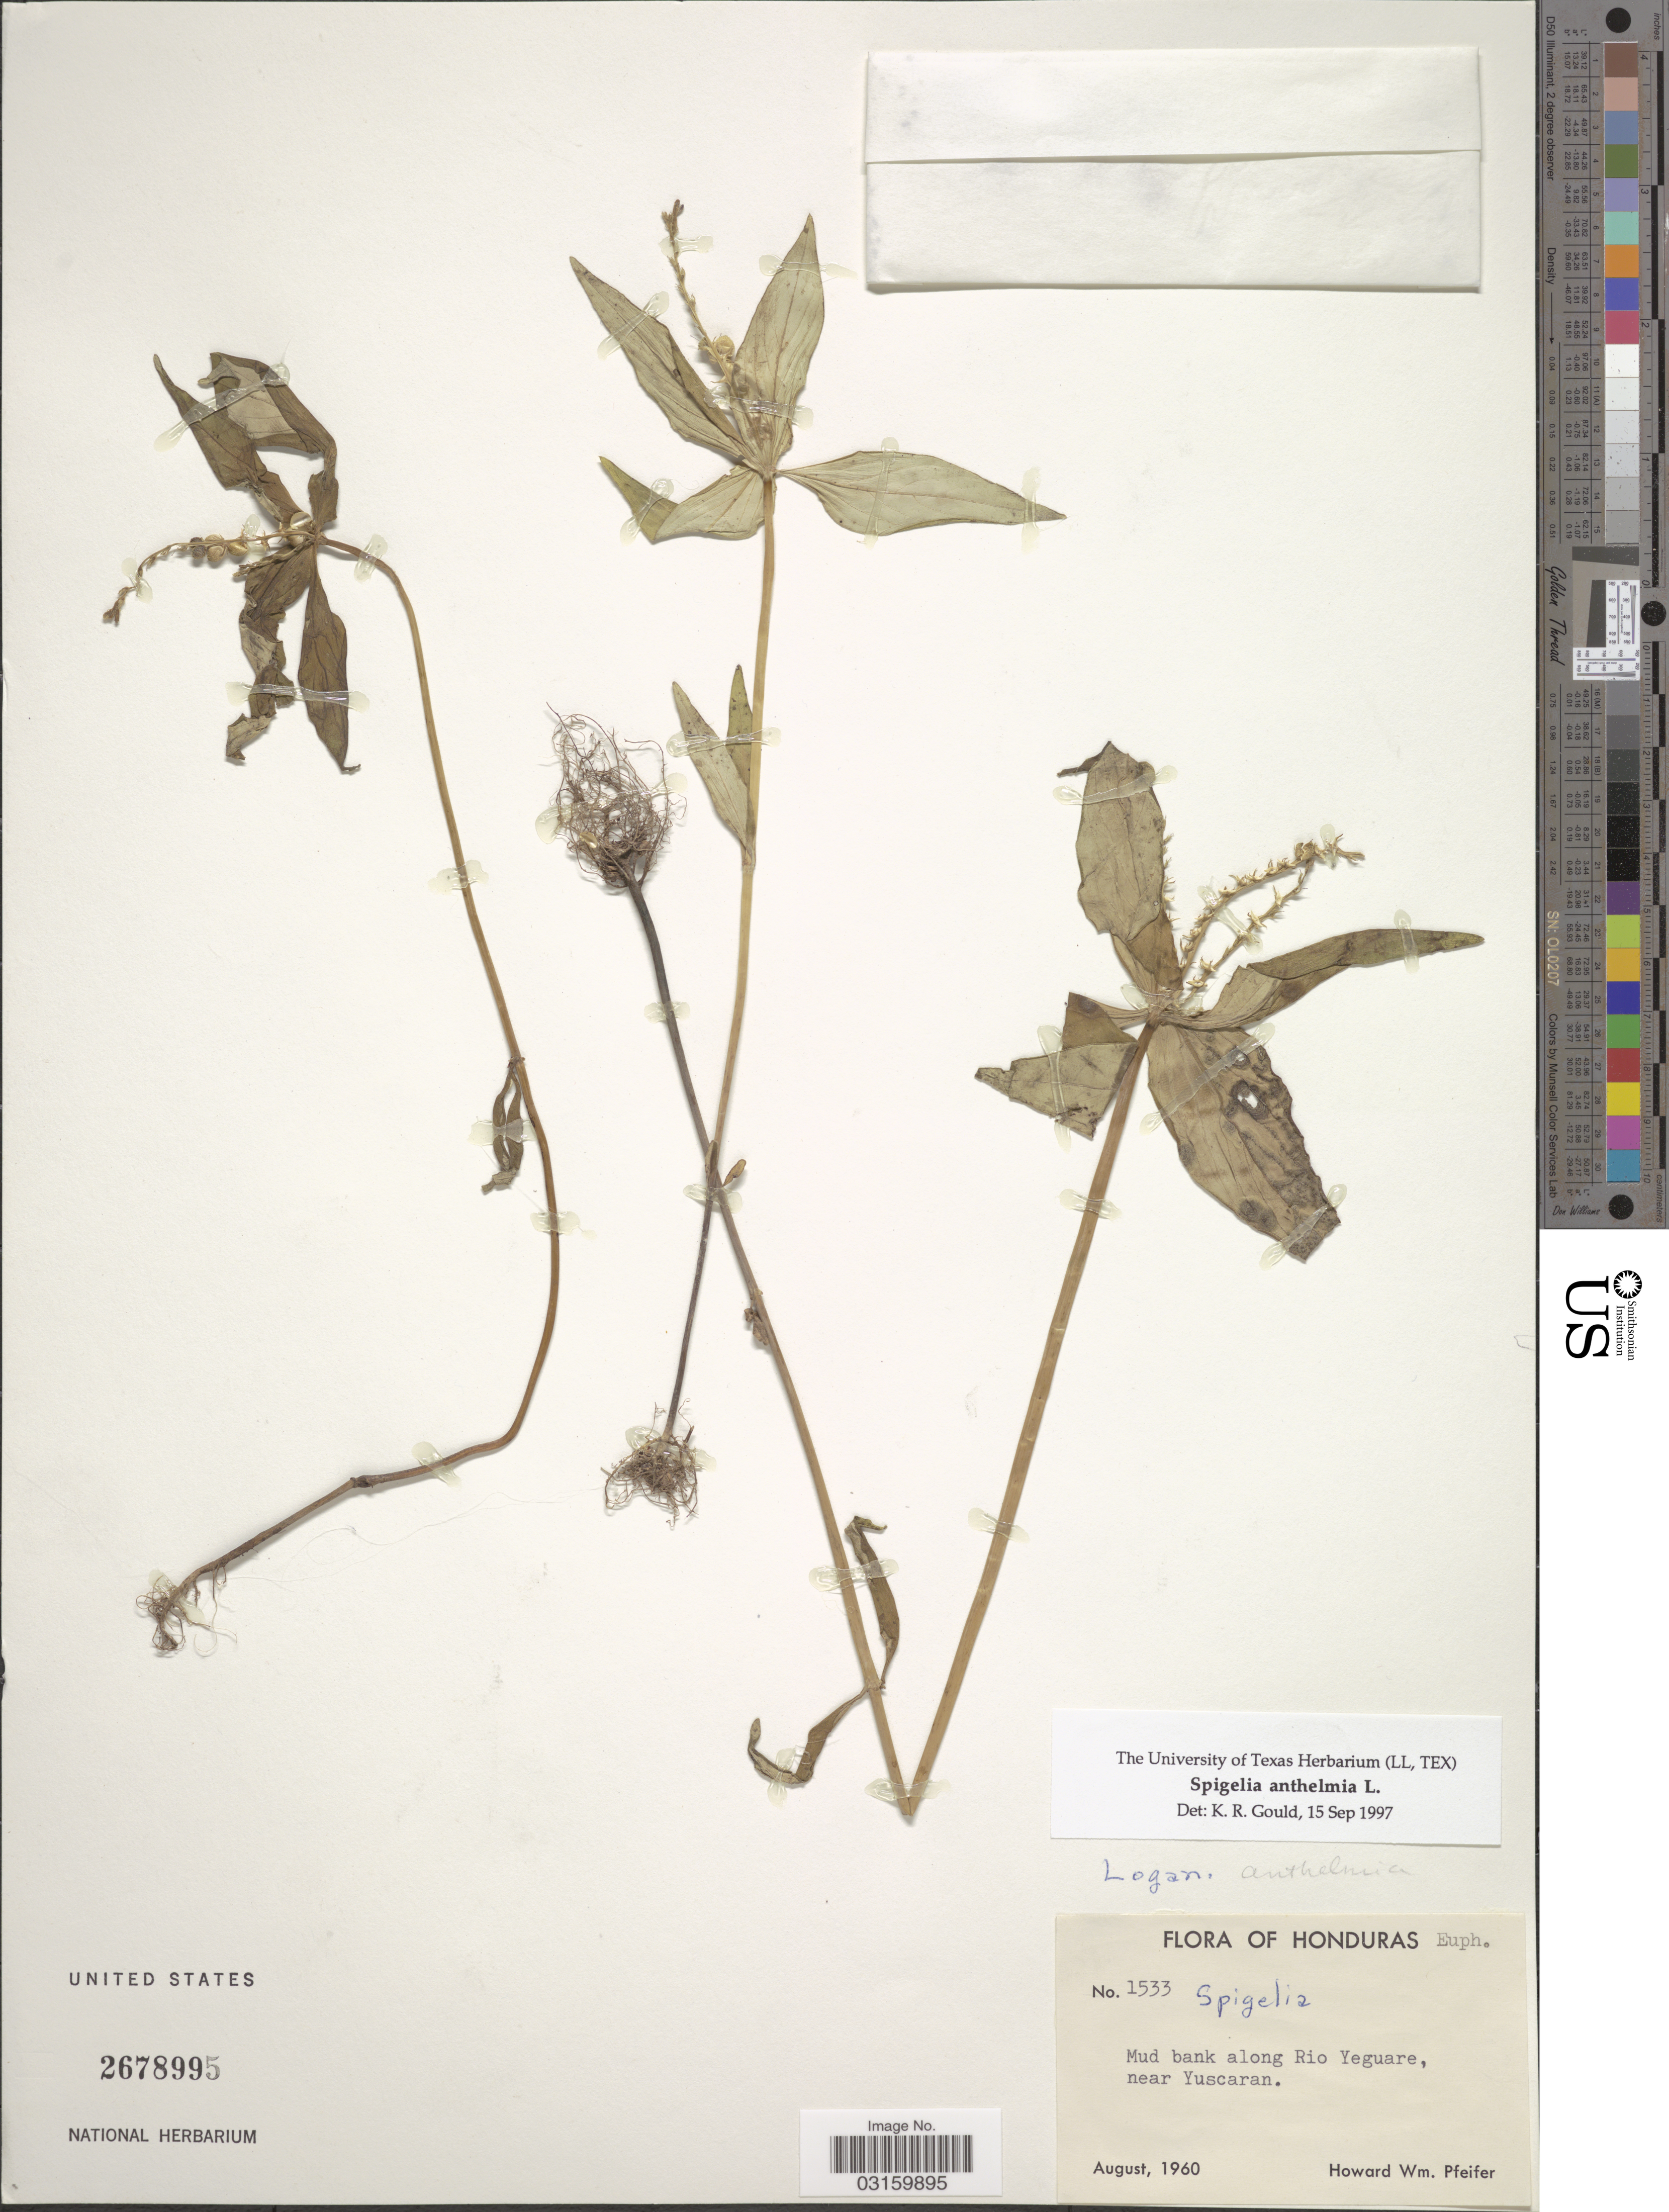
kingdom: Plantae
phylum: Tracheophyta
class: Magnoliopsida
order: Gentianales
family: Loganiaceae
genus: Spigelia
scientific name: Spigelia anthelmia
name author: L.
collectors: H. W. Pfeifer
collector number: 1533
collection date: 1960-08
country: Honduras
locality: Mud bank along Rio Yeguare, near Yuscaran.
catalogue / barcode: US 2678995